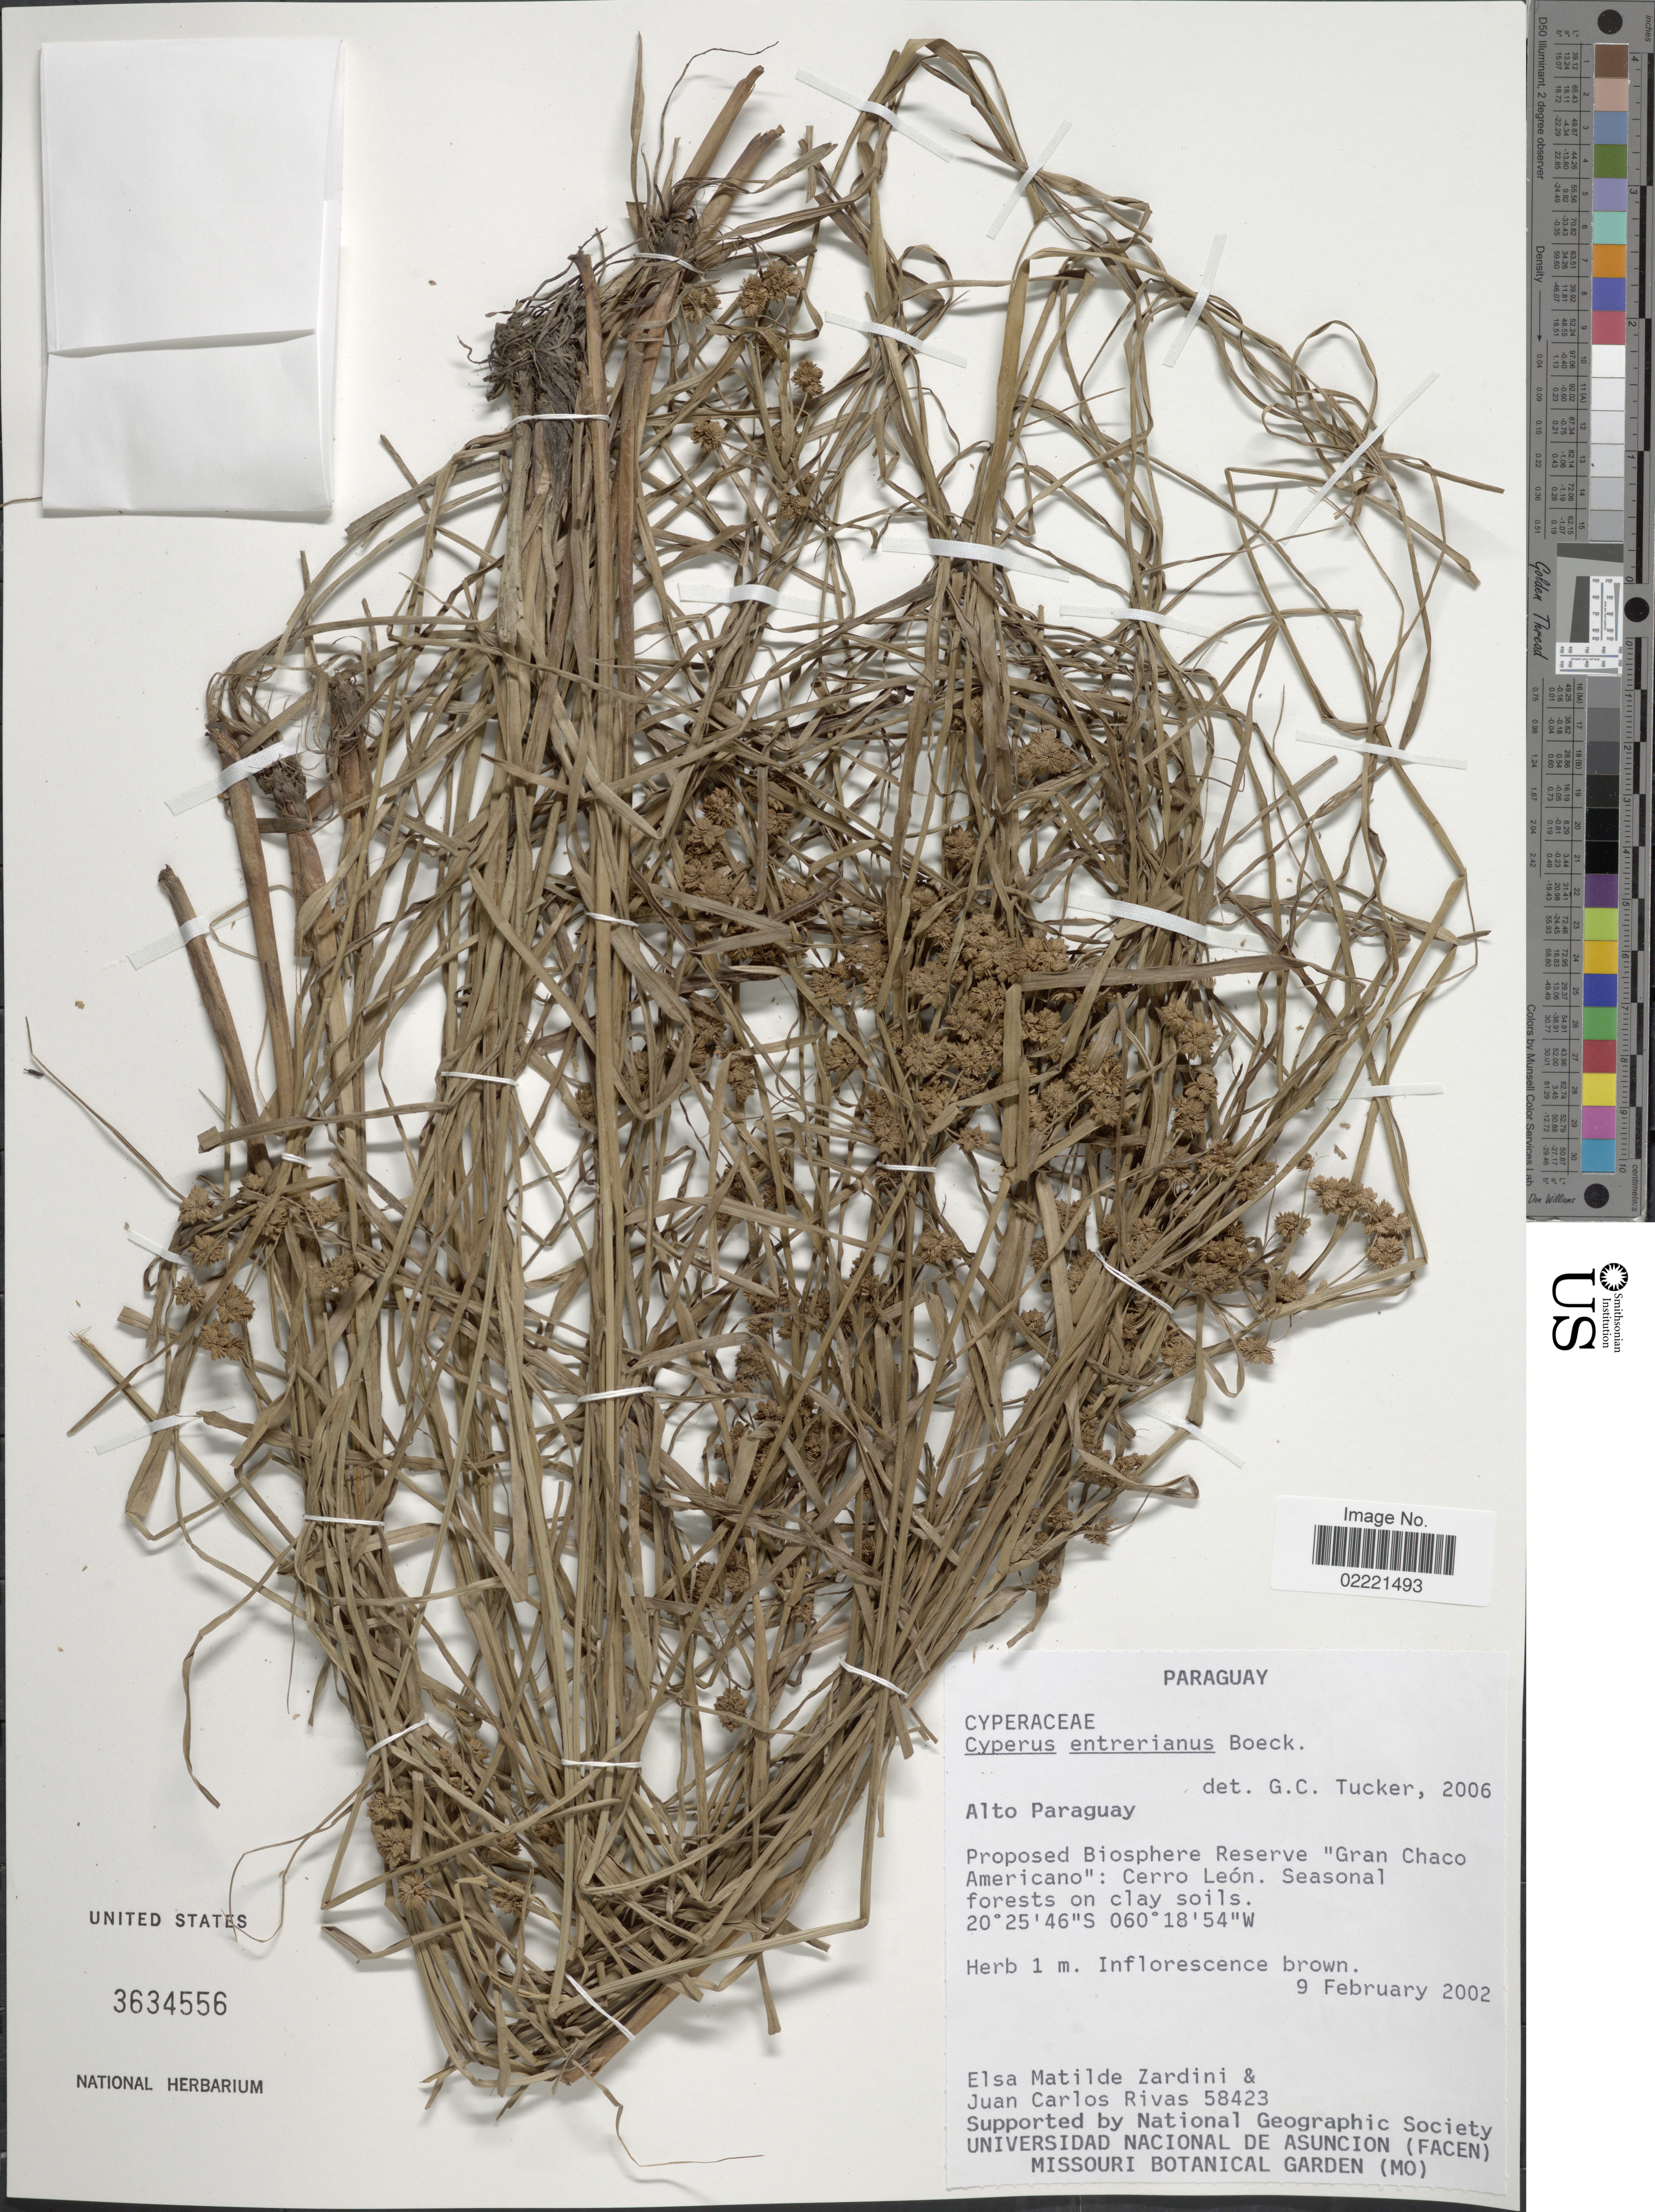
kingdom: Plantae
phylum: Tracheophyta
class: Liliopsida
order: Poales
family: Cyperaceae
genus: Cyperus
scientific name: Cyperus entrerianus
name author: Boeckeler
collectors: E. M. Zardini & J. Rivas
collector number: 58423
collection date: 2002-02-09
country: Paraguay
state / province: Alto Paraguay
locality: Alto Paraguay, Proposed Biosphere Reserve, "Gran Chaco Americano" Cerro Leon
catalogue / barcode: US 3634556